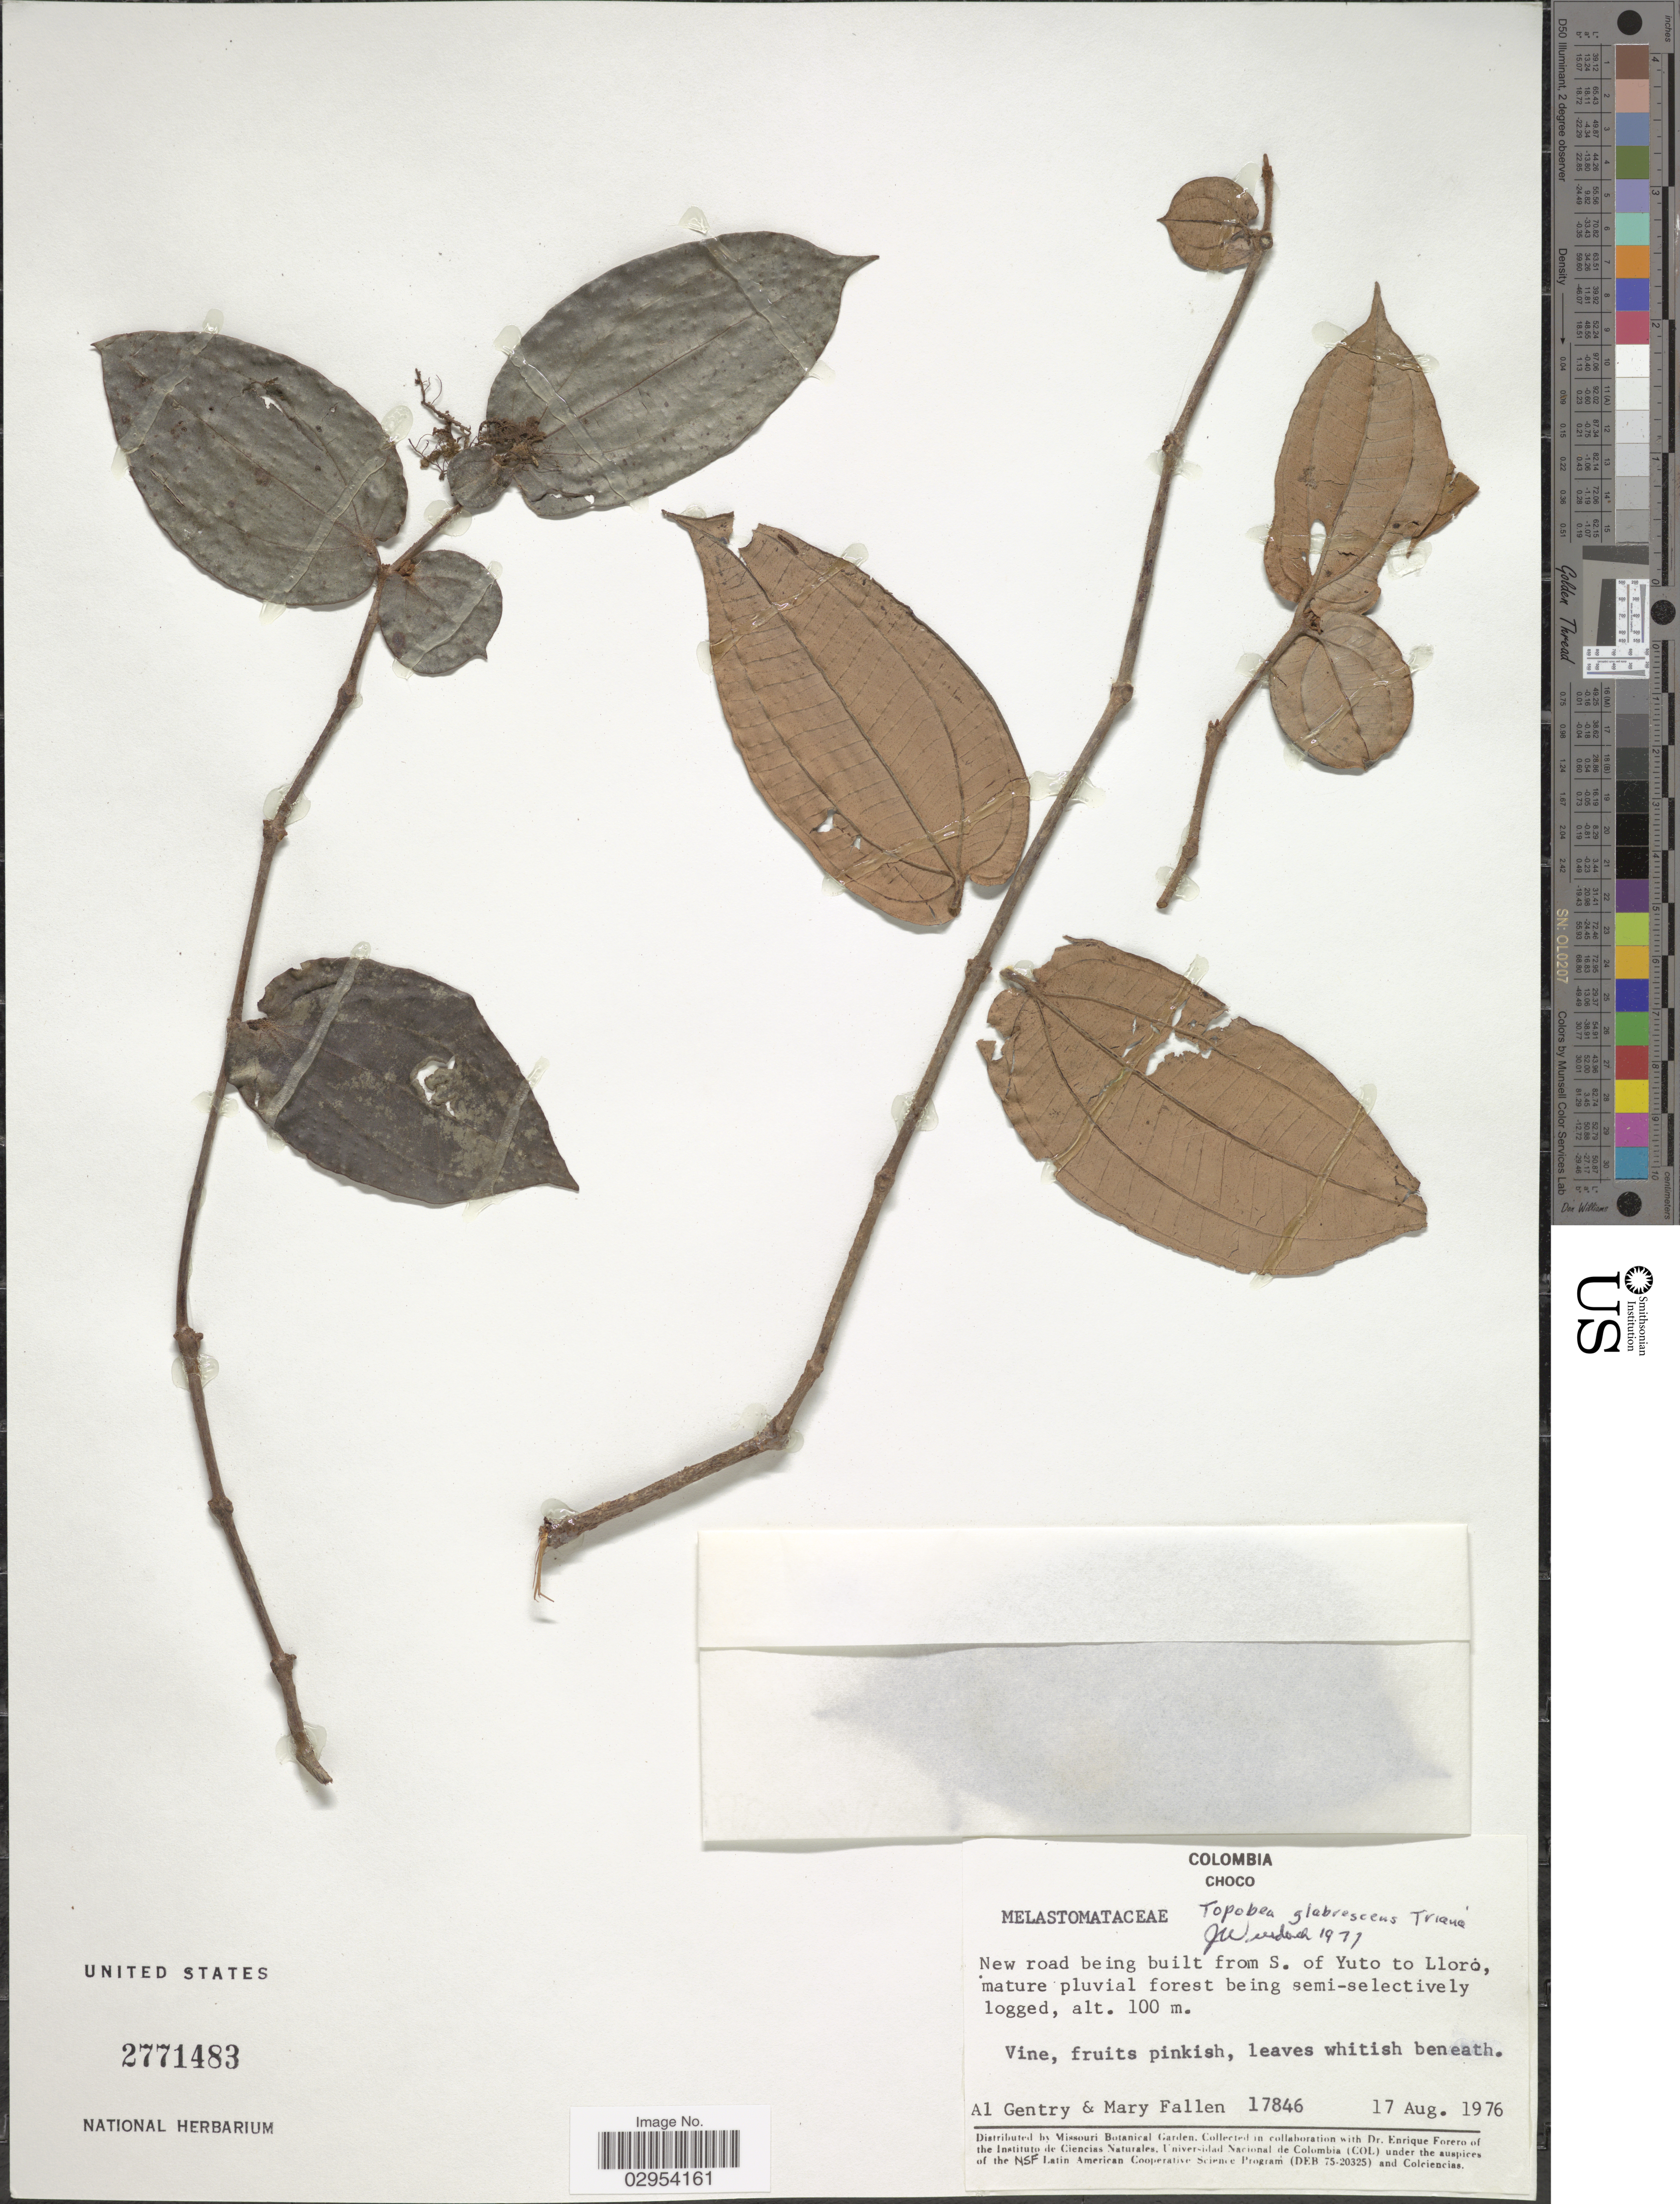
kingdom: Plantae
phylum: Tracheophyta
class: Magnoliopsida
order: Myrtales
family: Melastomataceae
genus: Topobea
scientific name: Topobea glabrescens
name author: Triana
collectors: A. H. Gentry & M. Fallen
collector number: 17846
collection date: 1976-08-17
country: Colombia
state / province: Chocó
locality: New road being built from S. of Yuto to Lloro.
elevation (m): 100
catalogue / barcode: US 2771483